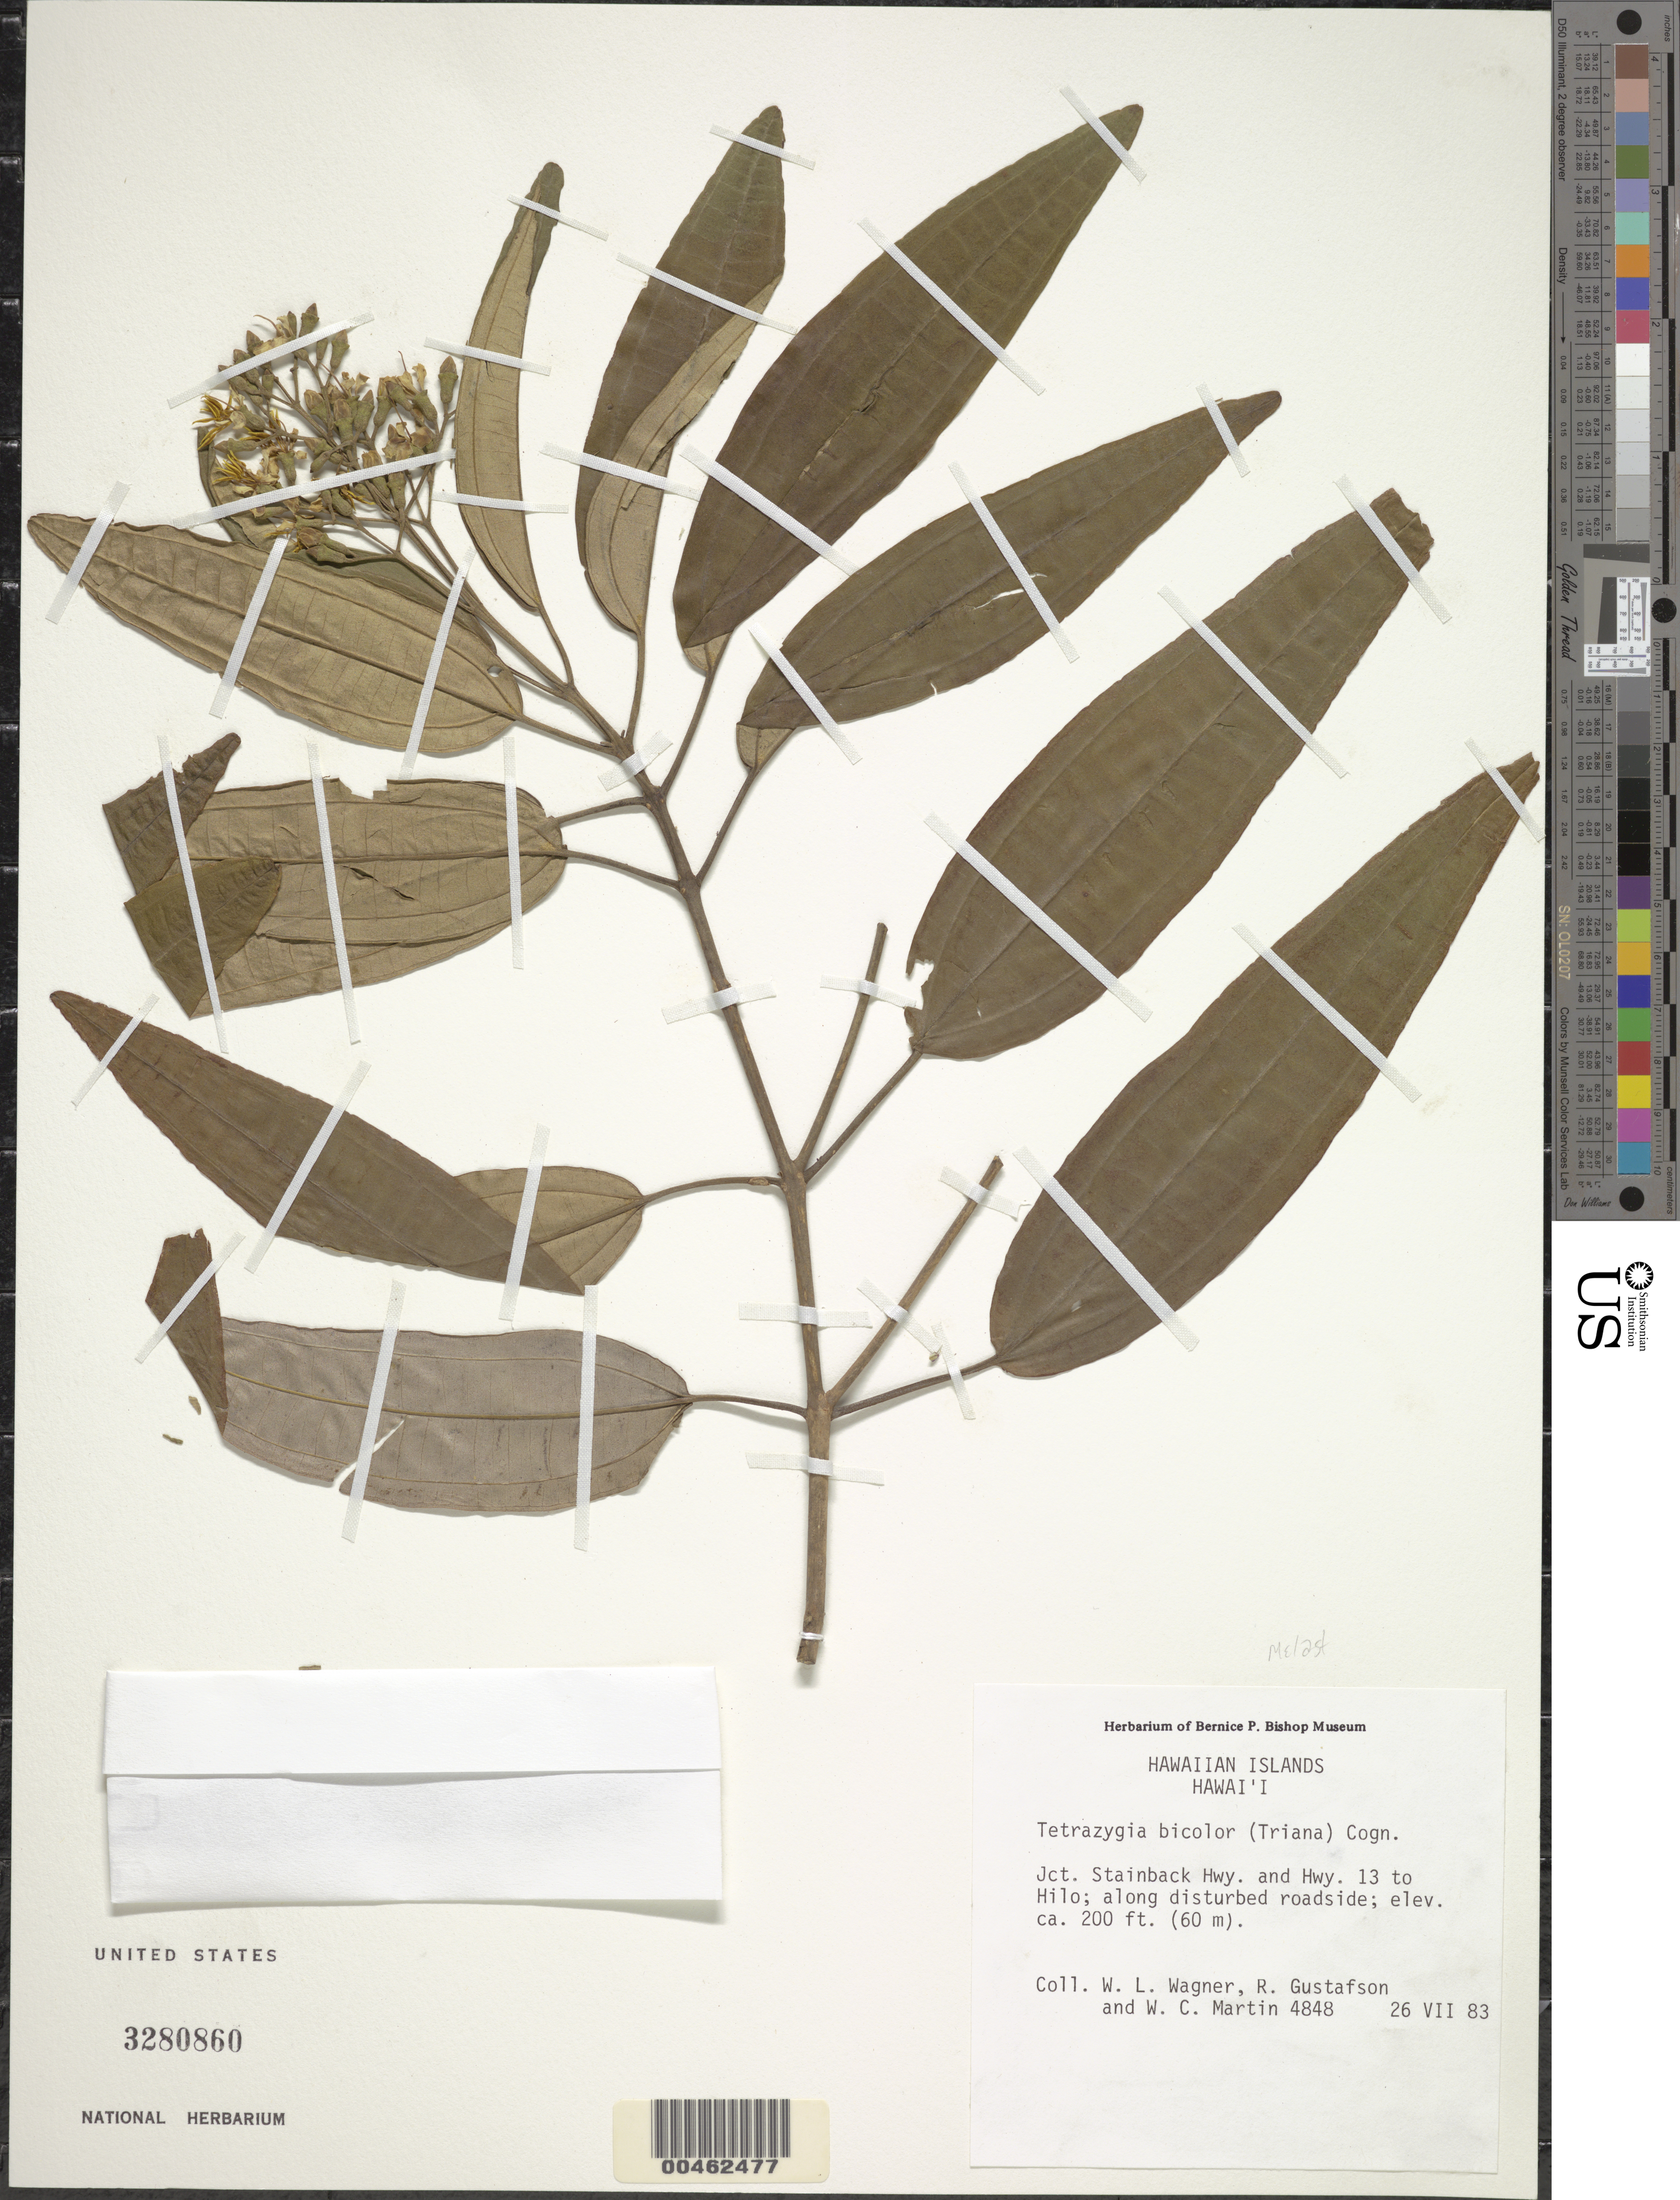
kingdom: Plantae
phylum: Tracheophyta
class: Magnoliopsida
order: Myrtales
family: Melastomataceae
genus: Miconia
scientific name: Miconia bicolor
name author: (Mill.) Triana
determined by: Wagner, W. L., (BOT), Smithsonian Institution - National Museum of Natural History (UNITED STATES)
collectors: W. L. Wagner, R. Gustafson & W. C. Martin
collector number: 4848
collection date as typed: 26 Jul 1983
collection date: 1983-07-26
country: United States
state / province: Hawaii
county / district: Hawaii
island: Hawaii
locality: Junction Stainback Highway and Highway 13 to Hilo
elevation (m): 61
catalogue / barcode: US 3280860